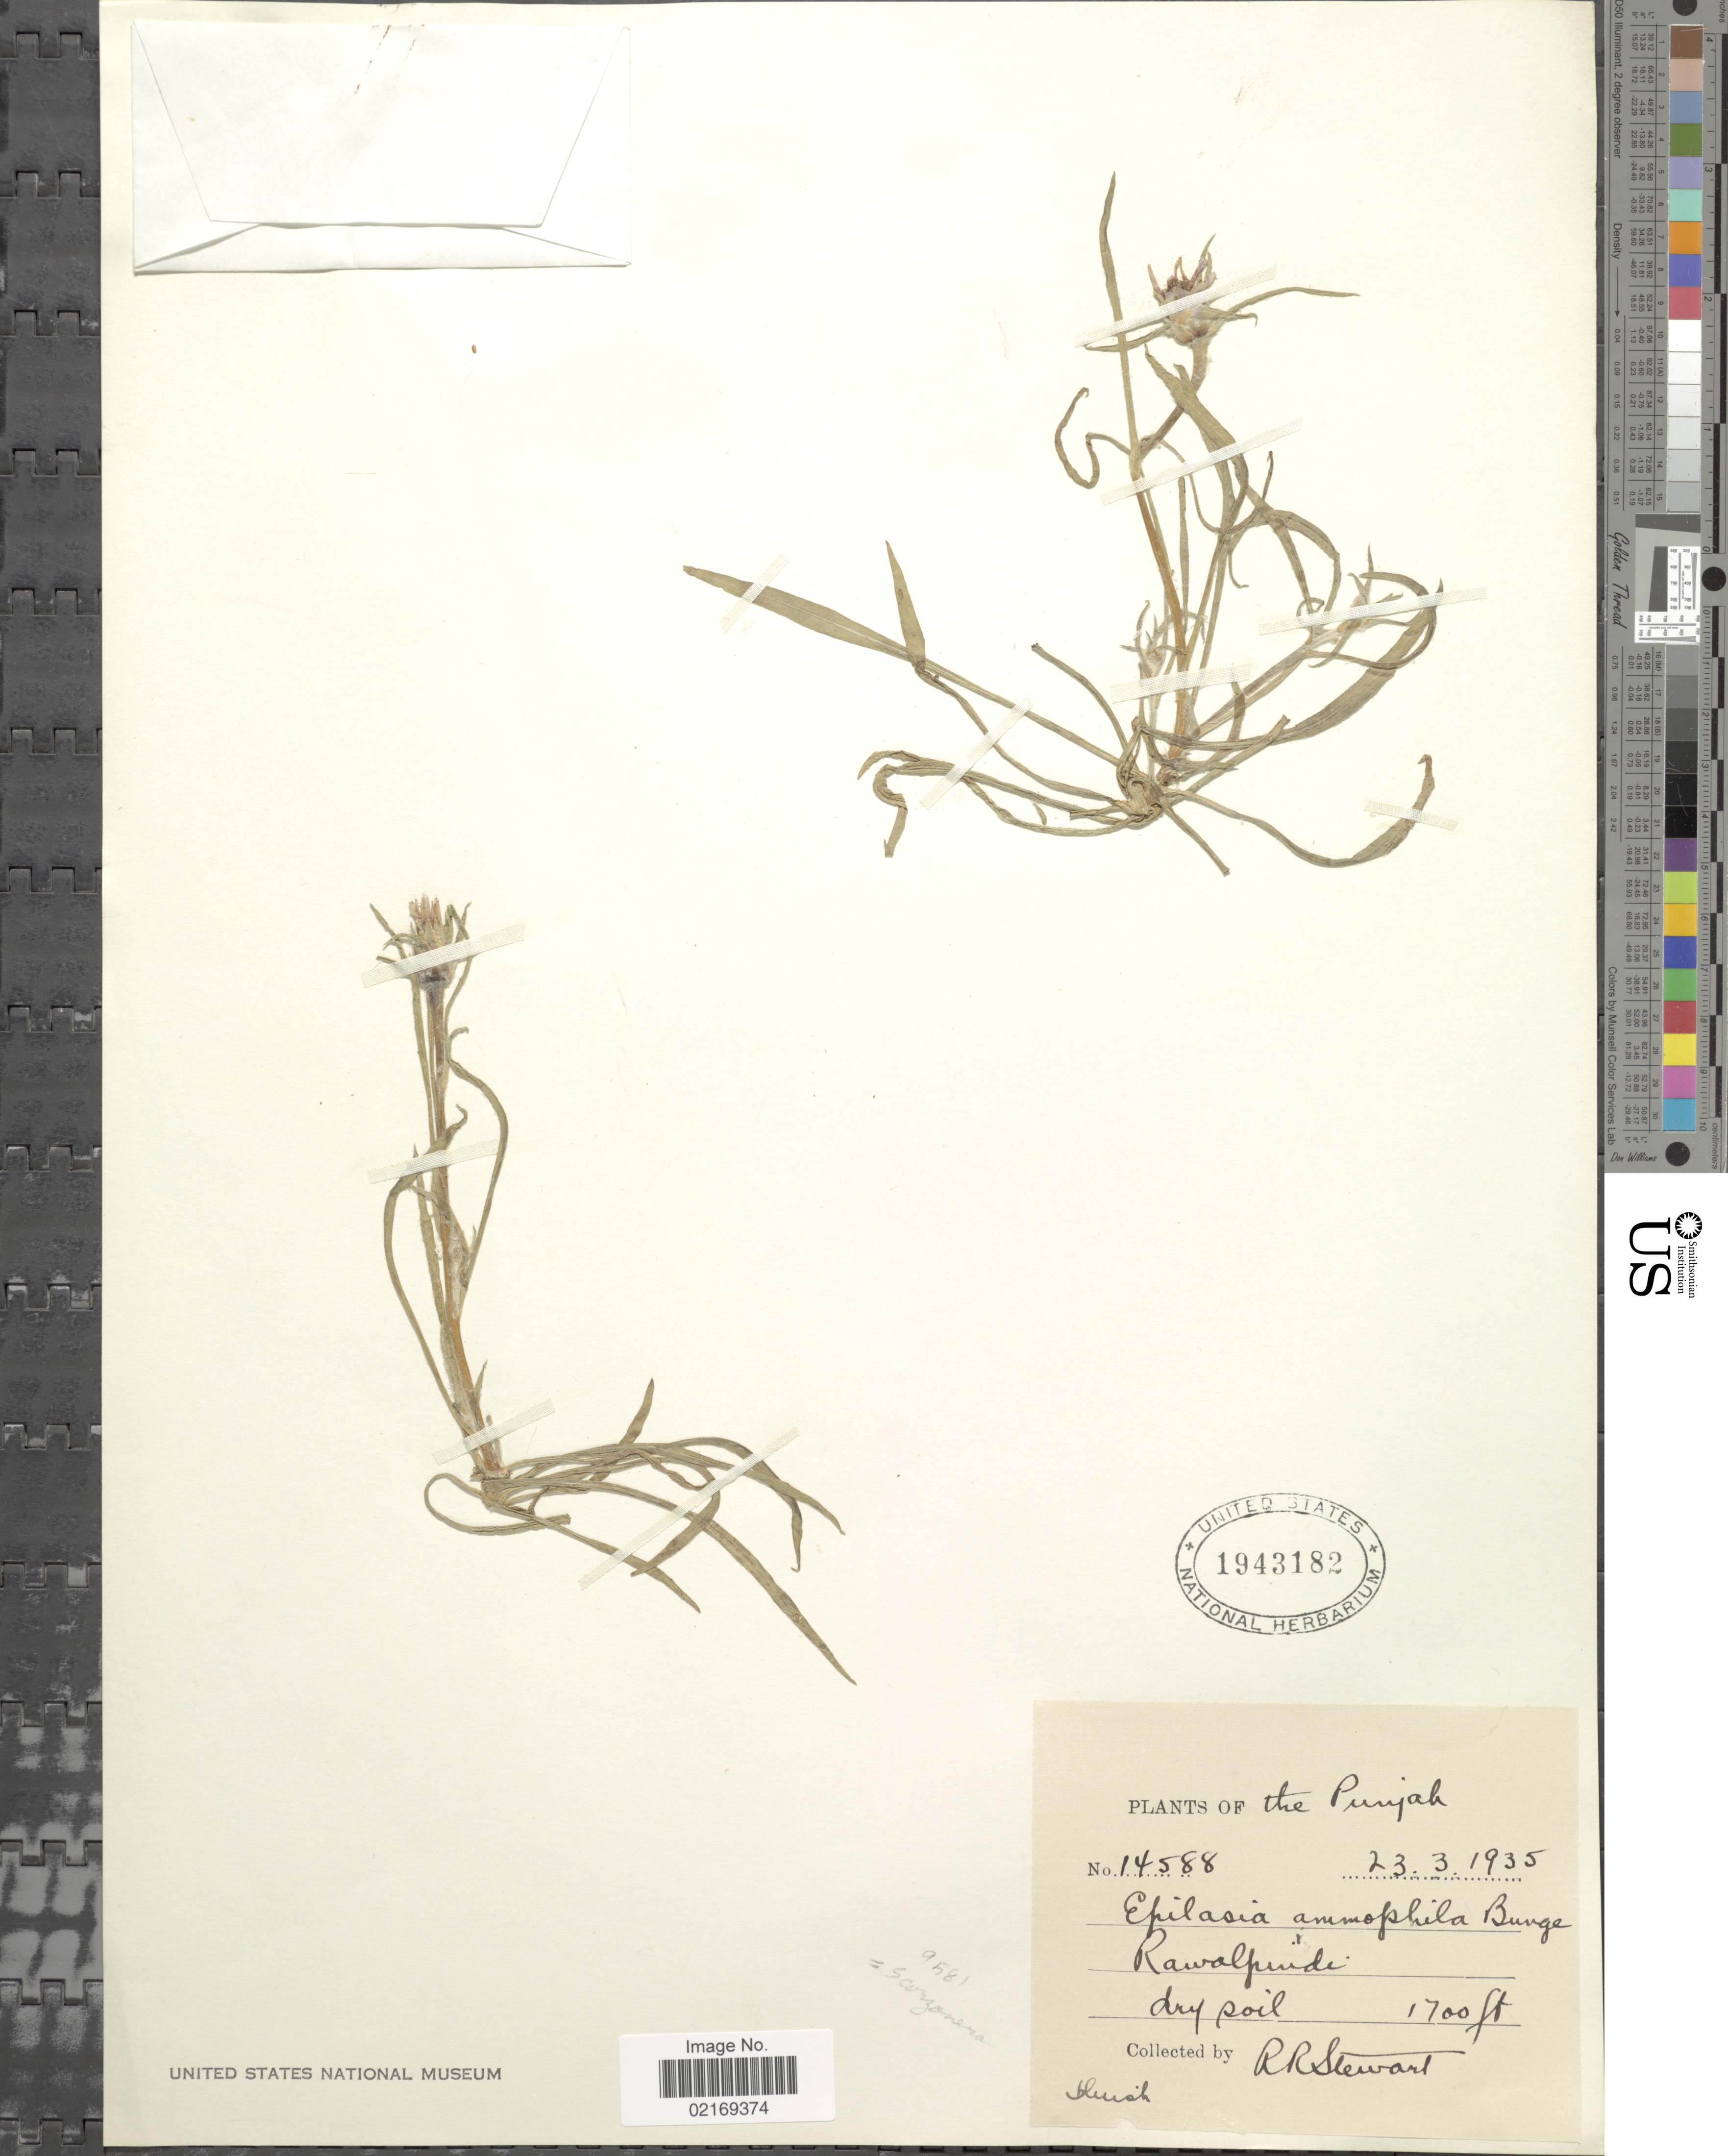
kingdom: Plantae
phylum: Tracheophyta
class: Magnoliopsida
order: Asterales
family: Asteraceae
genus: Epilasia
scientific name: Epilasia acrolasia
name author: (Bunge) Lipsch.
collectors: R. R. Stewart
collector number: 14588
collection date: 1935-03-23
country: Pakistan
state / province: Punjab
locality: Rawalpunde.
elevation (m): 518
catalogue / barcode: US 1943182